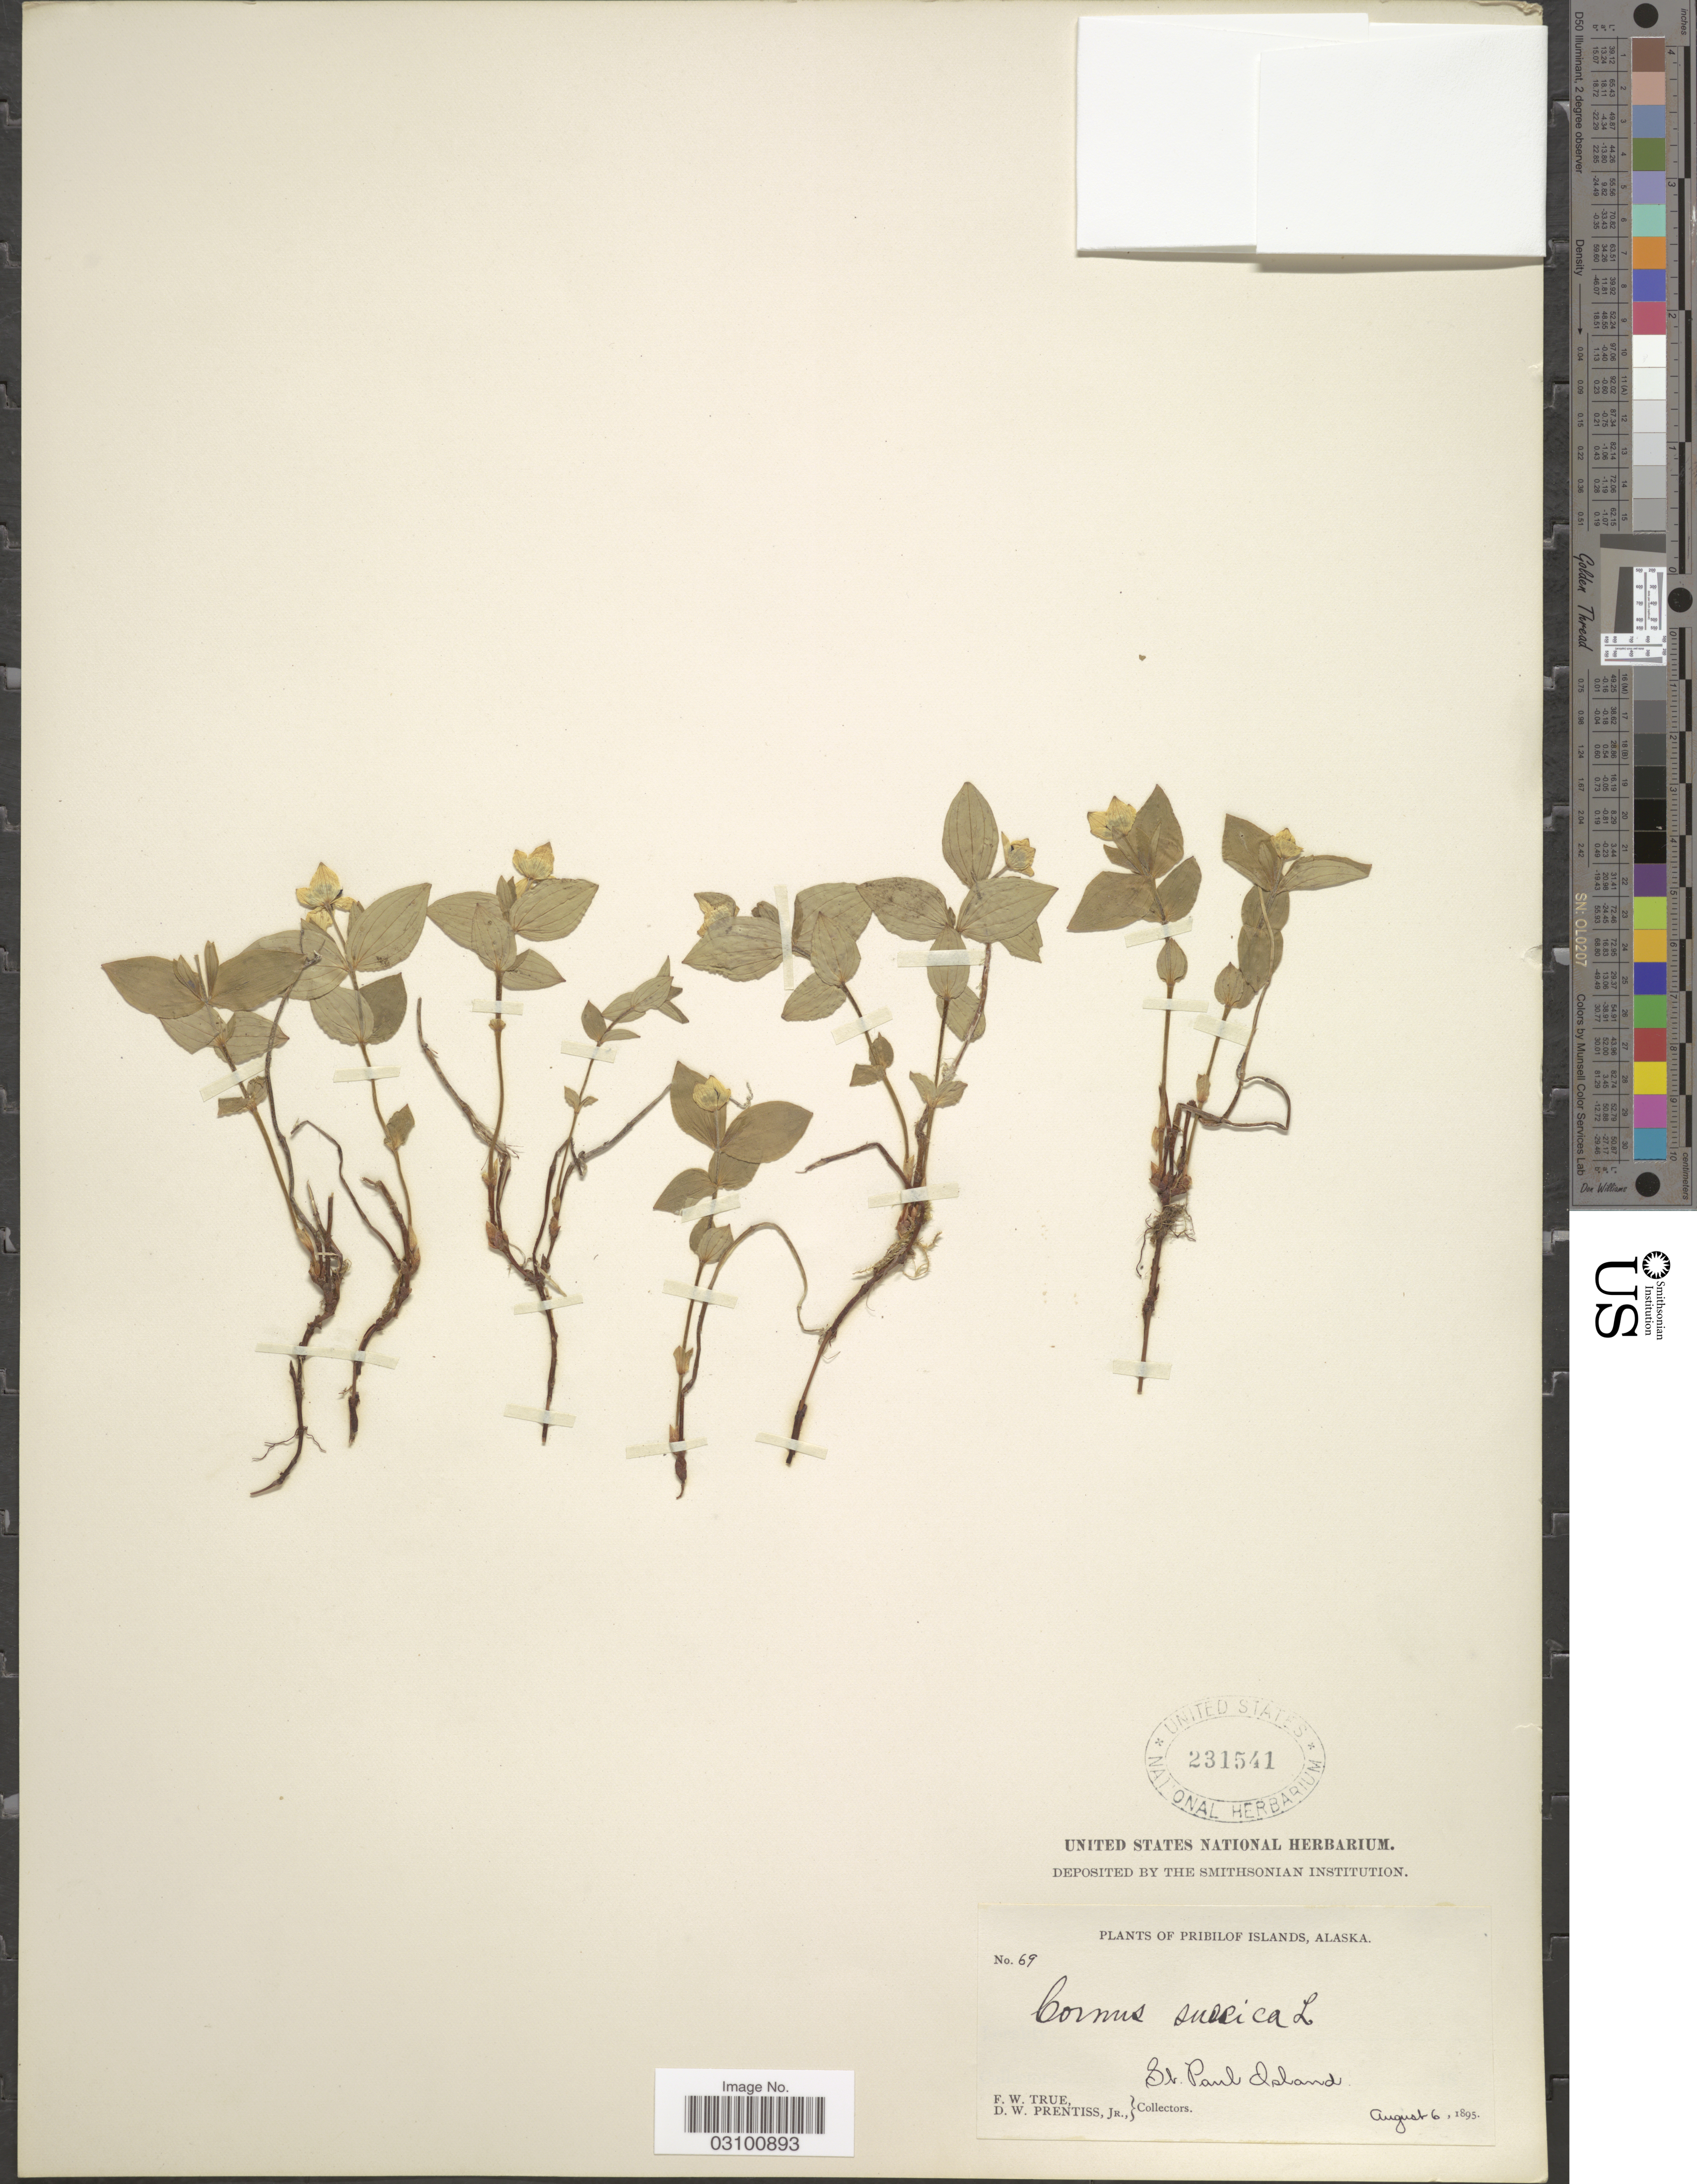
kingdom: Plantae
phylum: Tracheophyta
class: Magnoliopsida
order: Cornales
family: Cornaceae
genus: Cornus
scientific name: Cornus suecica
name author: L.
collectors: F. True & D. Prentiss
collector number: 69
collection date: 1895-08-06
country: United States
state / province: Alaska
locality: Pribilof Islands. St. Paul Island.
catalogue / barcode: US 231541